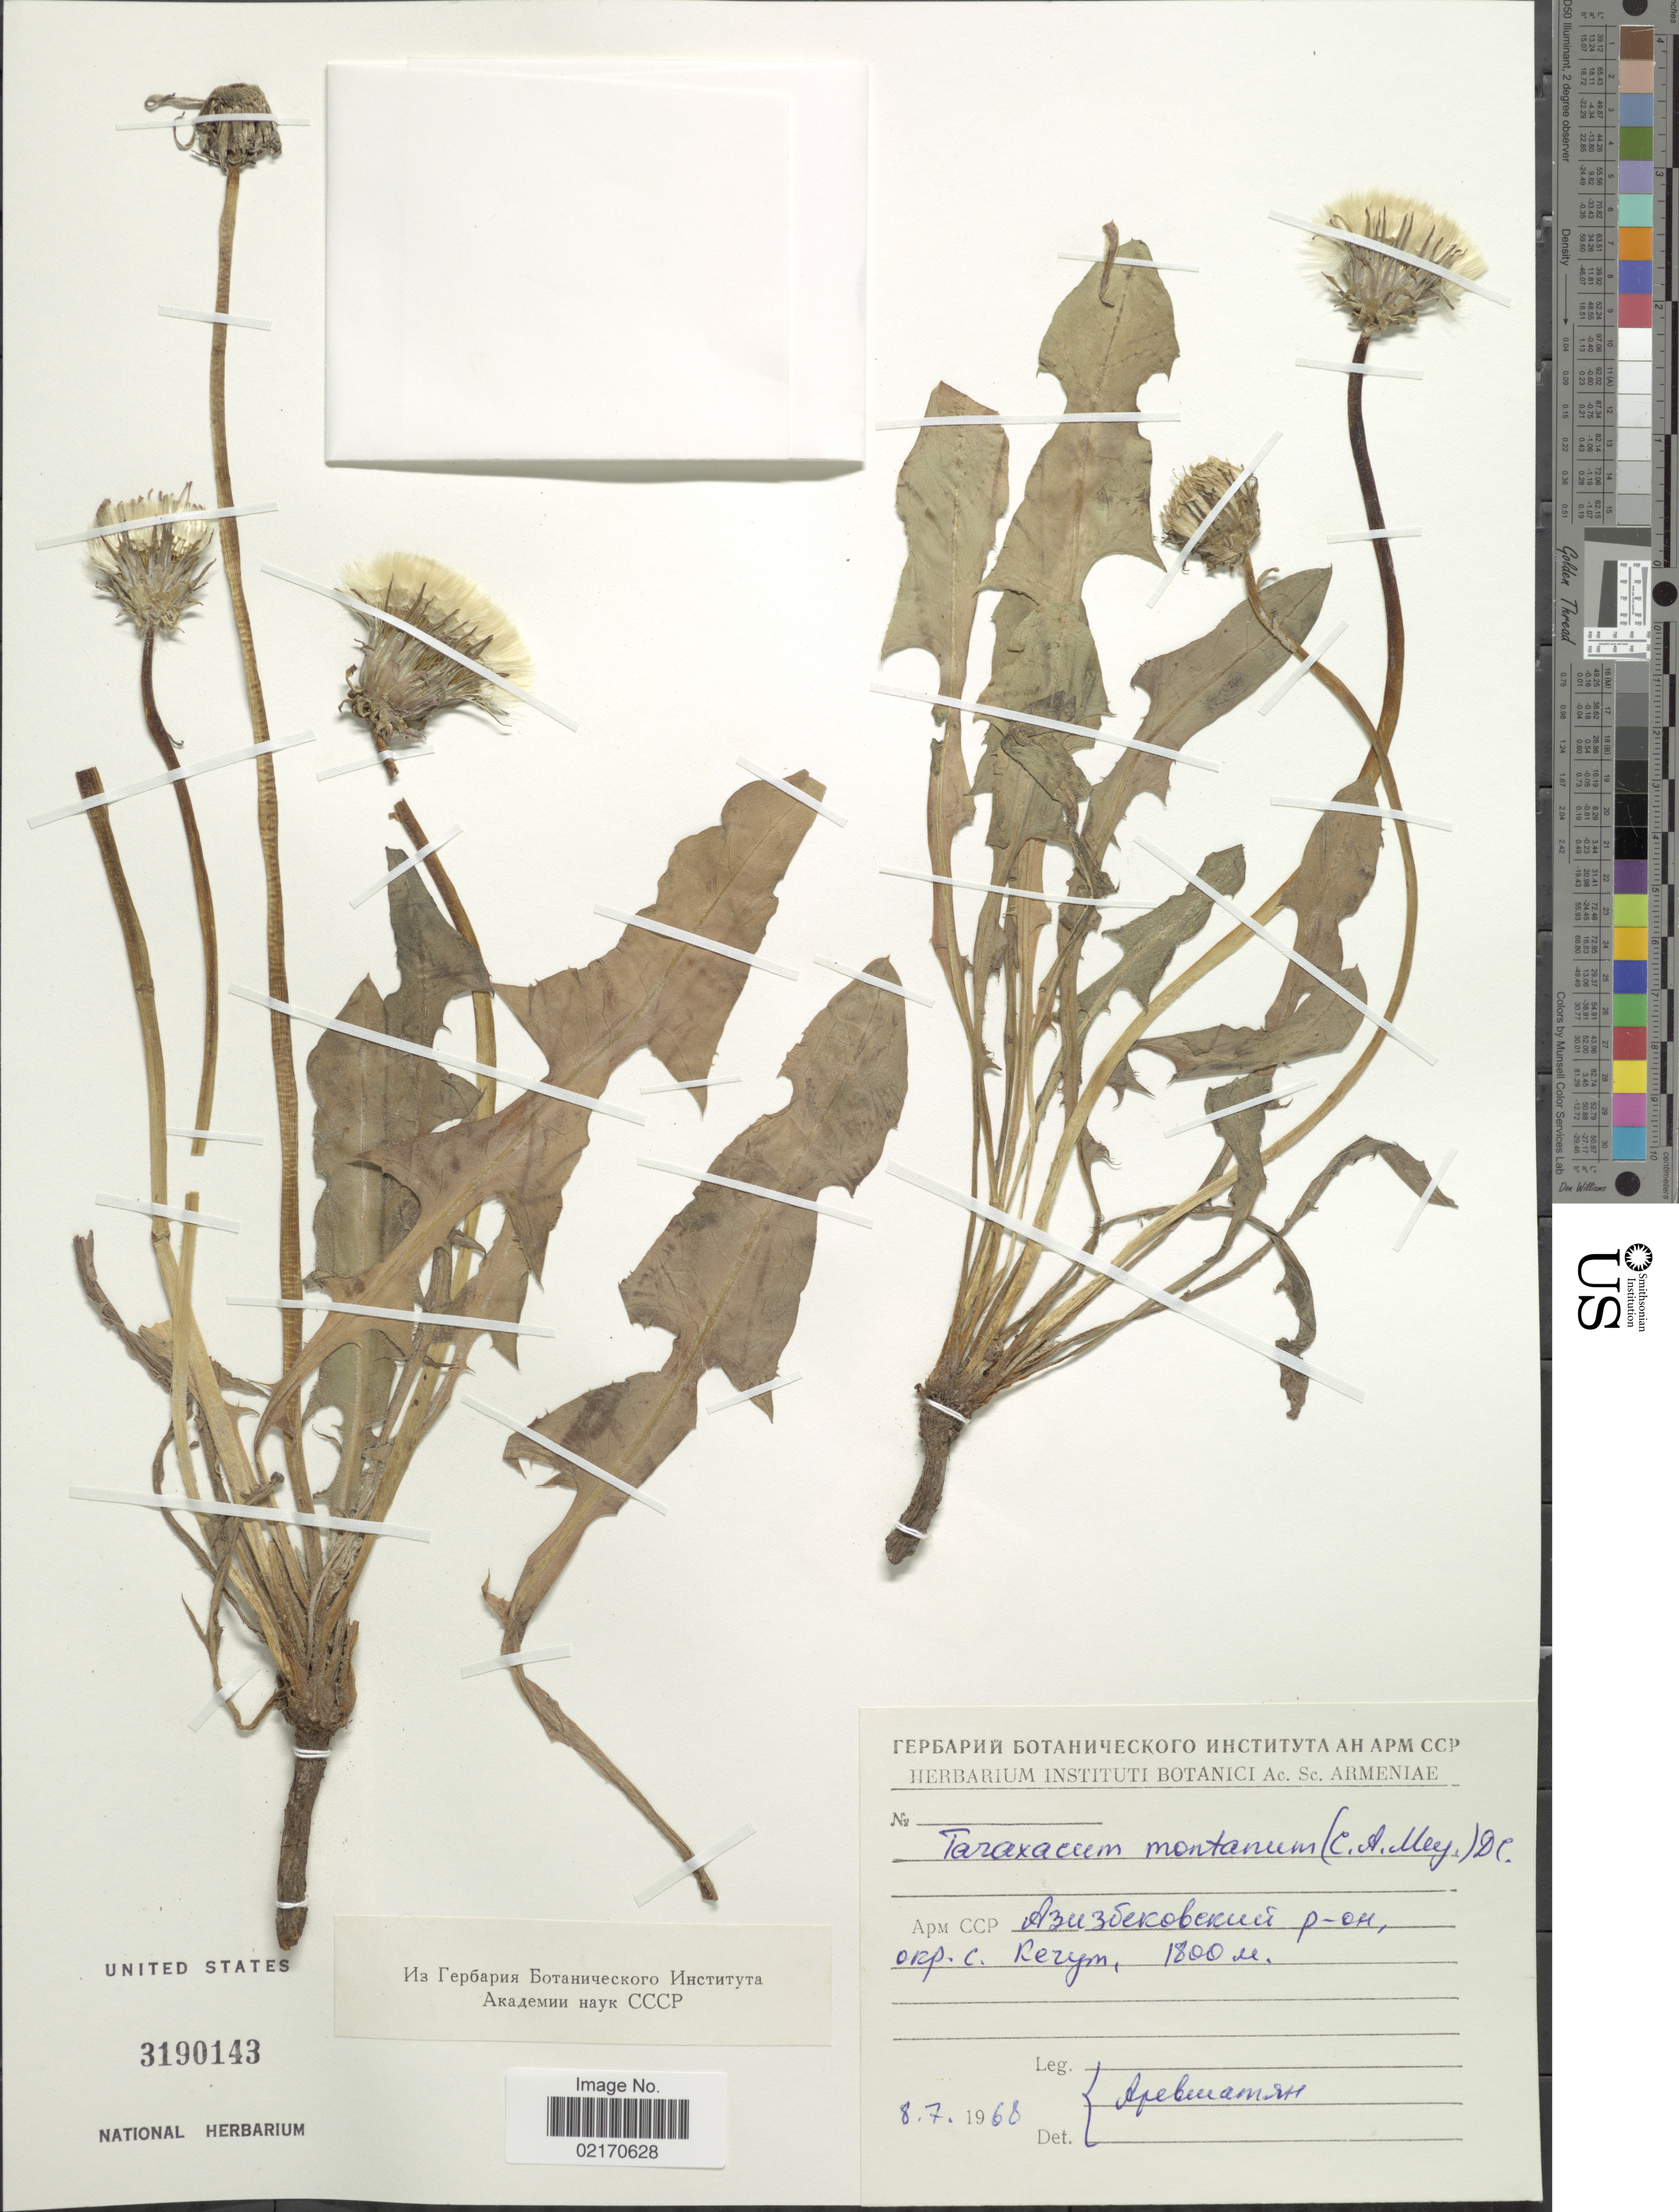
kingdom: Plantae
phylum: Tracheophyta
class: Magnoliopsida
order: Asterales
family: Asteraceae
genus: Taraxacum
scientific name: Taraxacum sonchoides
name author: (D. Don) Sch. Bip.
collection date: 1968-07-08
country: Armenia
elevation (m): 1800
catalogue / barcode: US 3190143